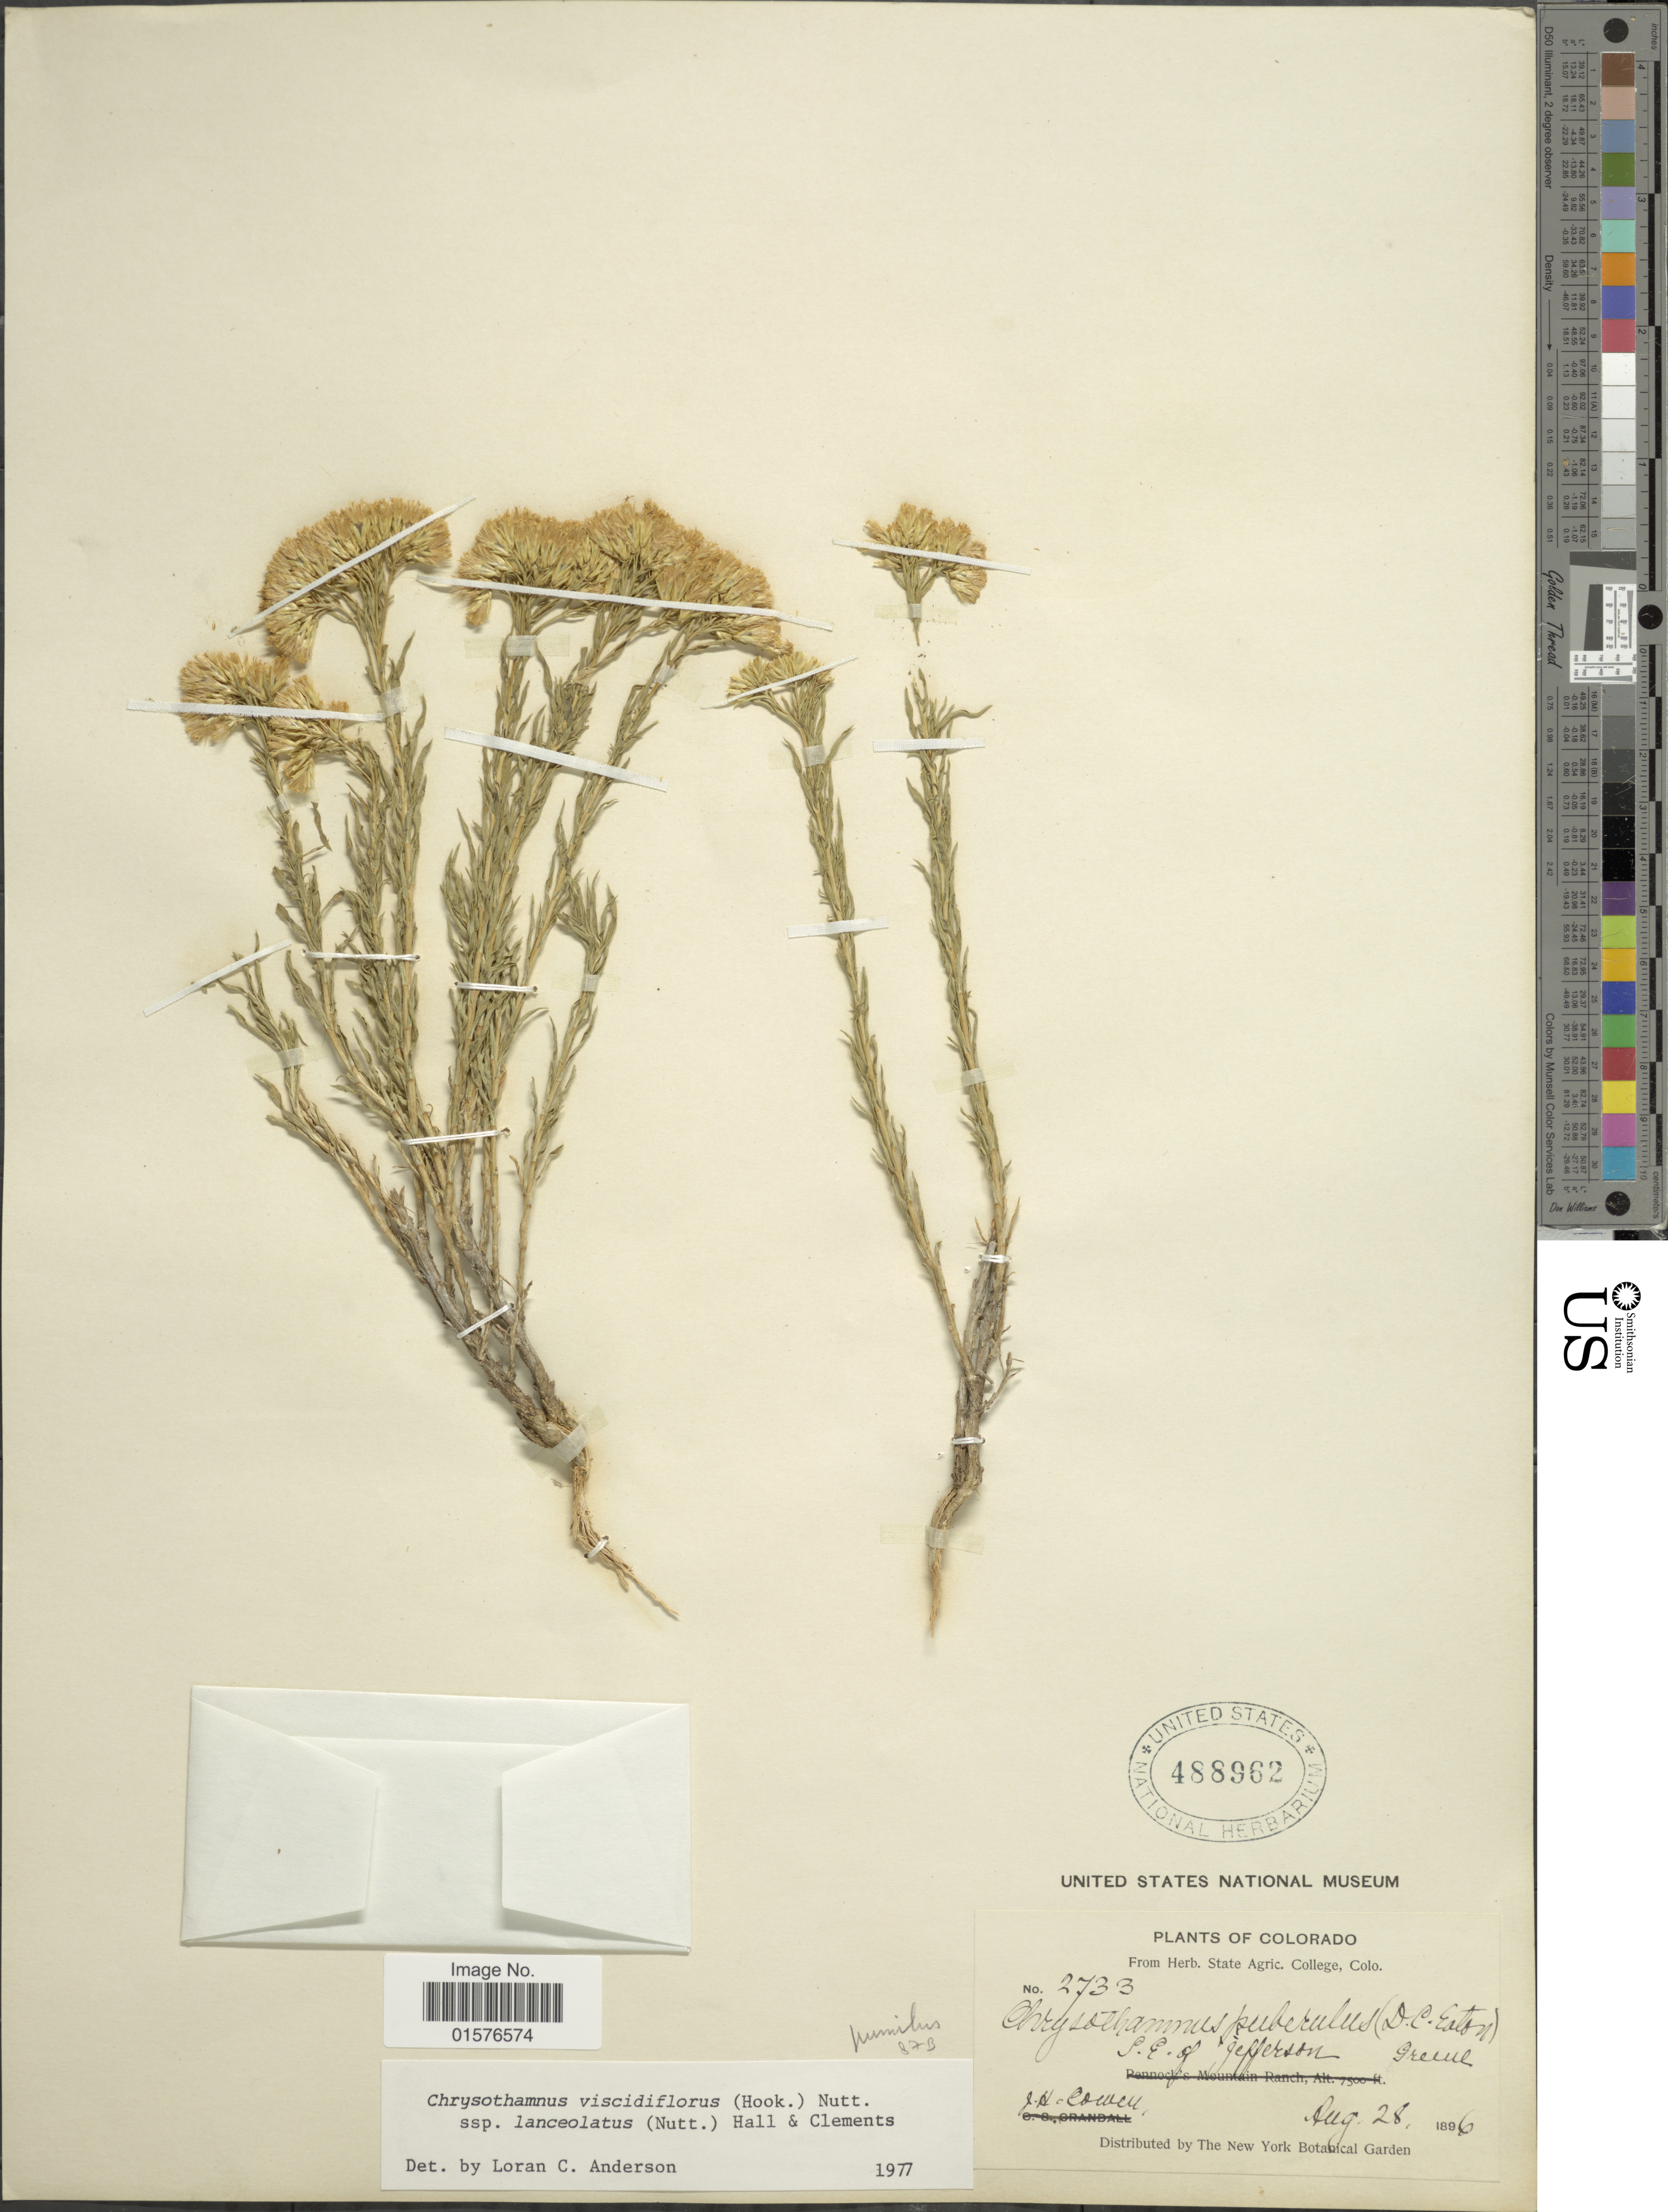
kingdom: Plantae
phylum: Tracheophyta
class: Magnoliopsida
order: Asterales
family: Asteraceae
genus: Chrysothamnus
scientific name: Chrysothamnus viscidiflorus subsp. lanceolatus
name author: (Nutt.) H.M. Hall & Clem.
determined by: Urbatsch, Lowell E., Curator (LSU), Louisiana State University (UNITED STATES)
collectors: J. H. Cowen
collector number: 2733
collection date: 1896-08-28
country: United States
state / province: Colorado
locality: S.E. of Jefferson.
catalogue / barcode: US 488962